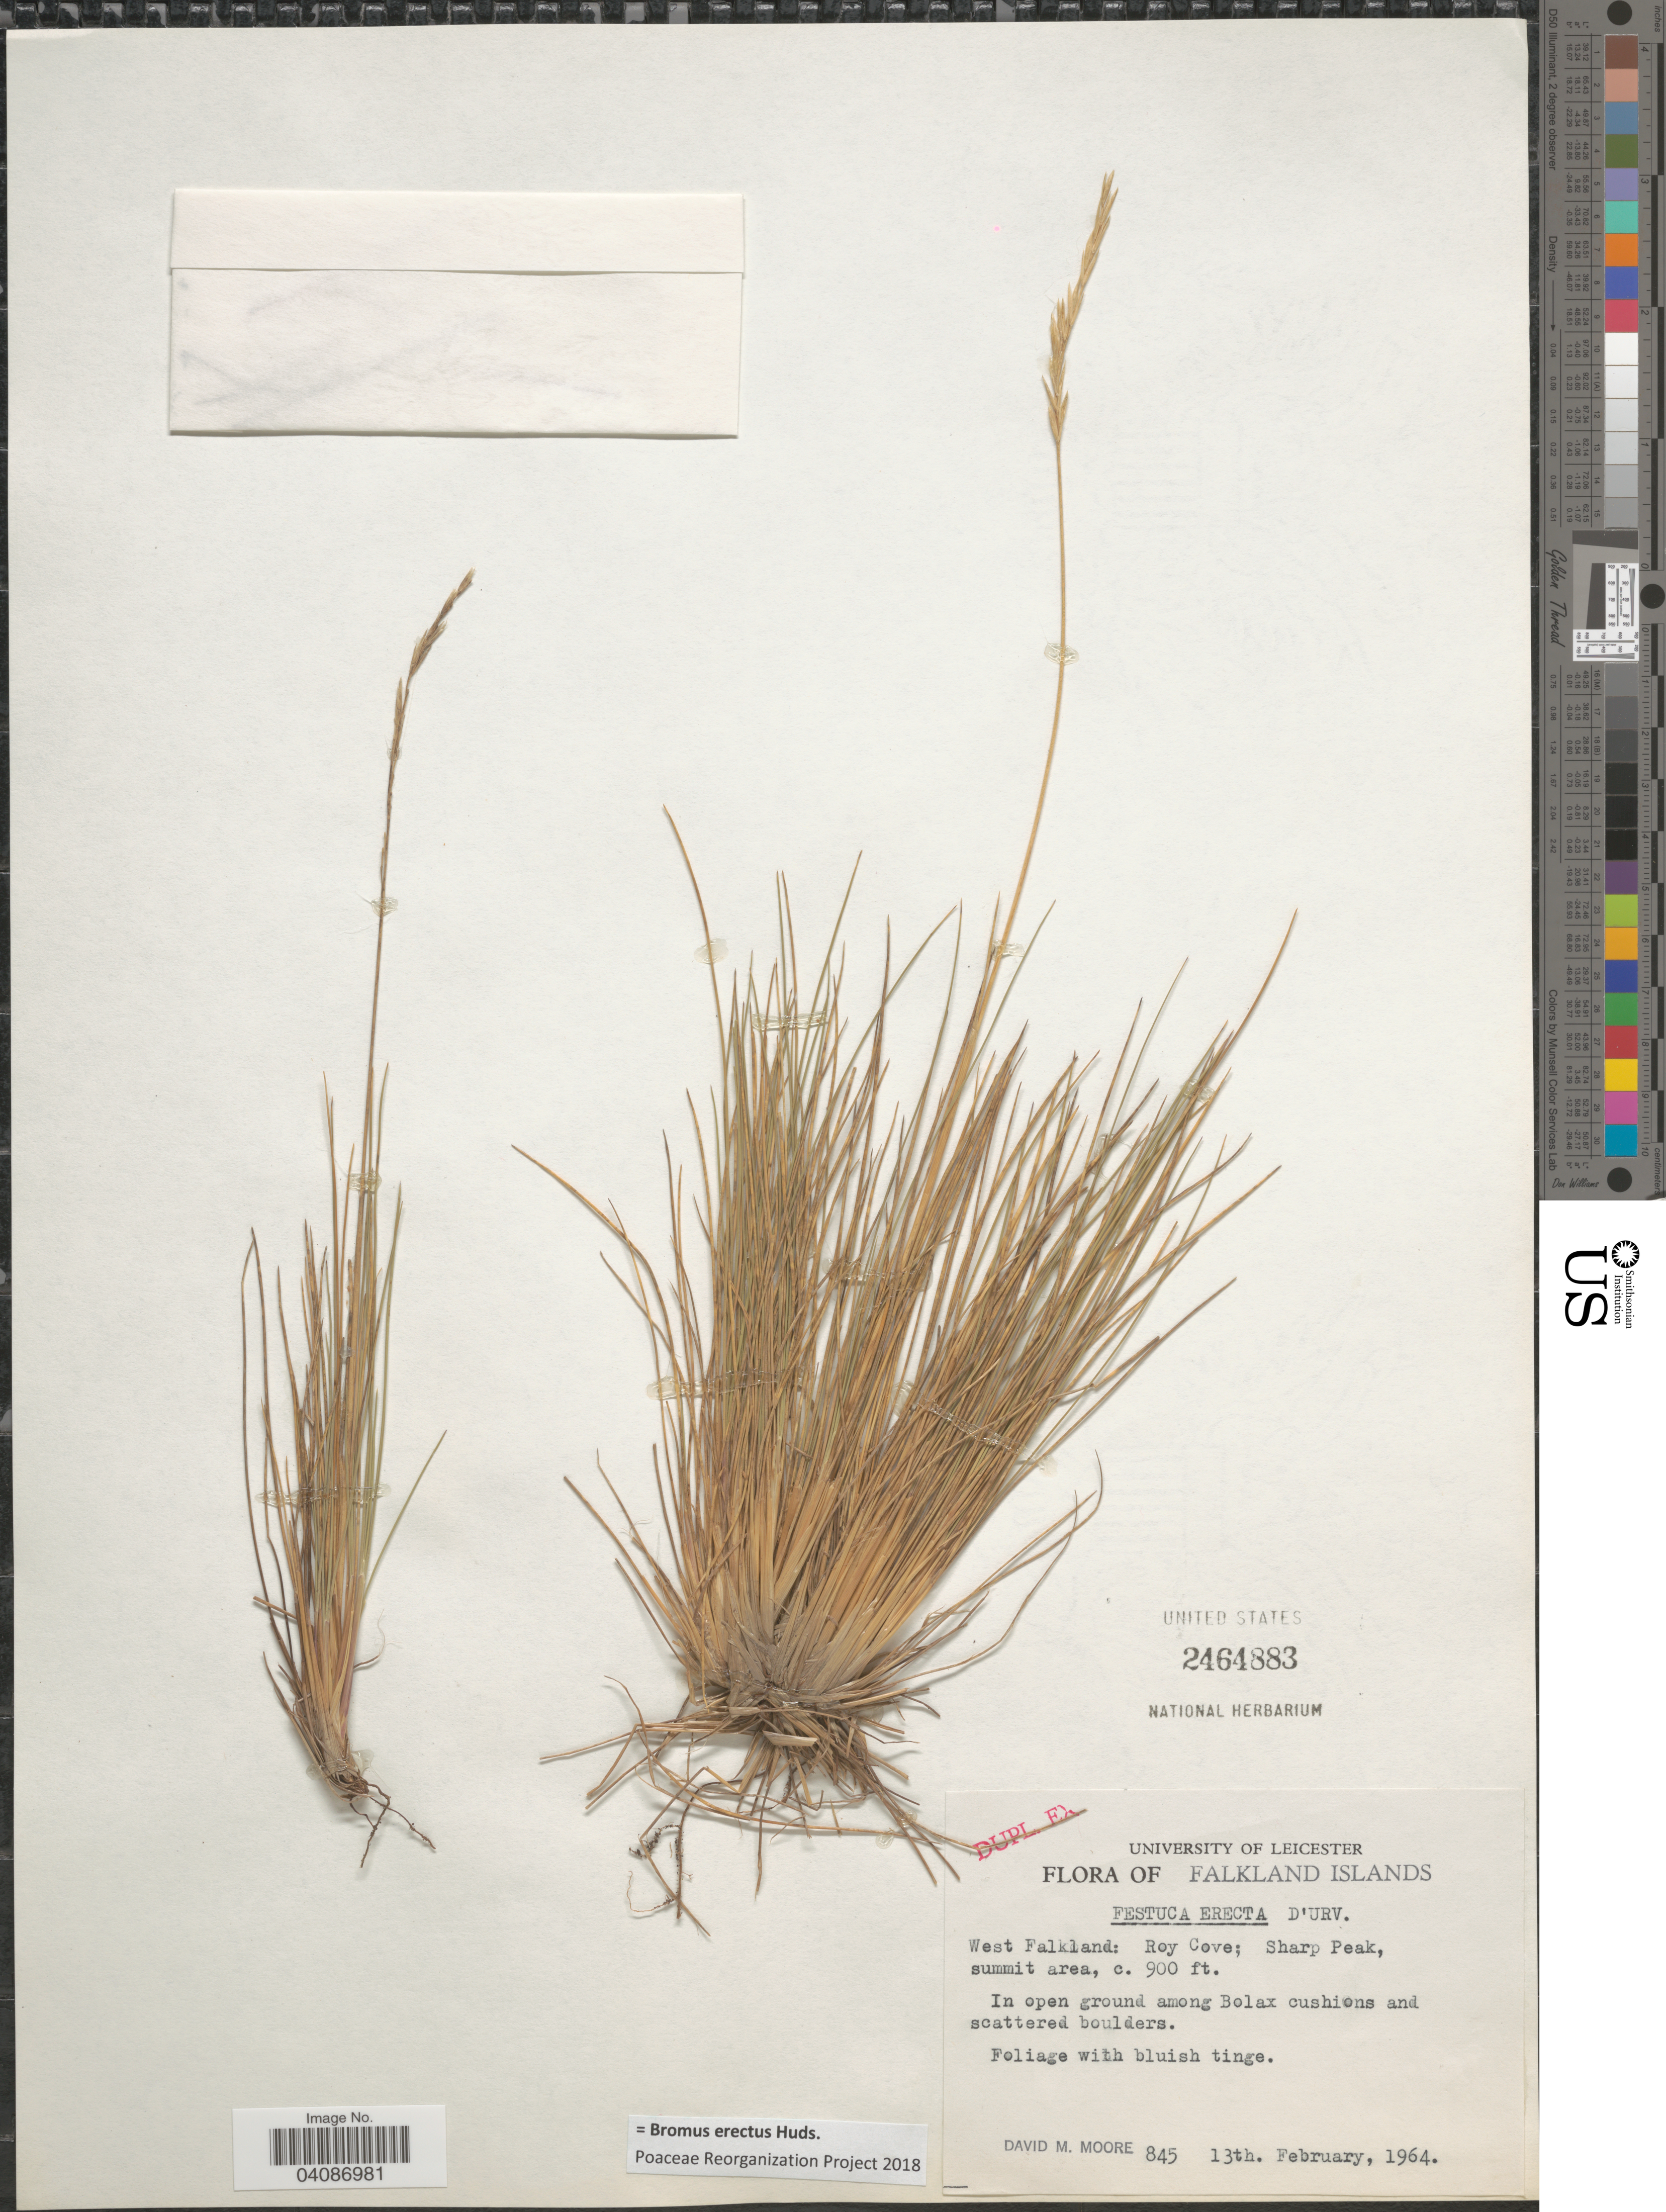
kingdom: Plantae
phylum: Tracheophyta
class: Liliopsida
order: Poales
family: Poaceae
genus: Bromus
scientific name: Bromus erectus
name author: Huds.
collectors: D. Moore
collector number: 845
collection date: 1964-02-13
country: Falkland Islands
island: West Falkland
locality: West Falkland: Roy Cove; Sharp Peak, summit area.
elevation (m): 274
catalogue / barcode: US 2464883